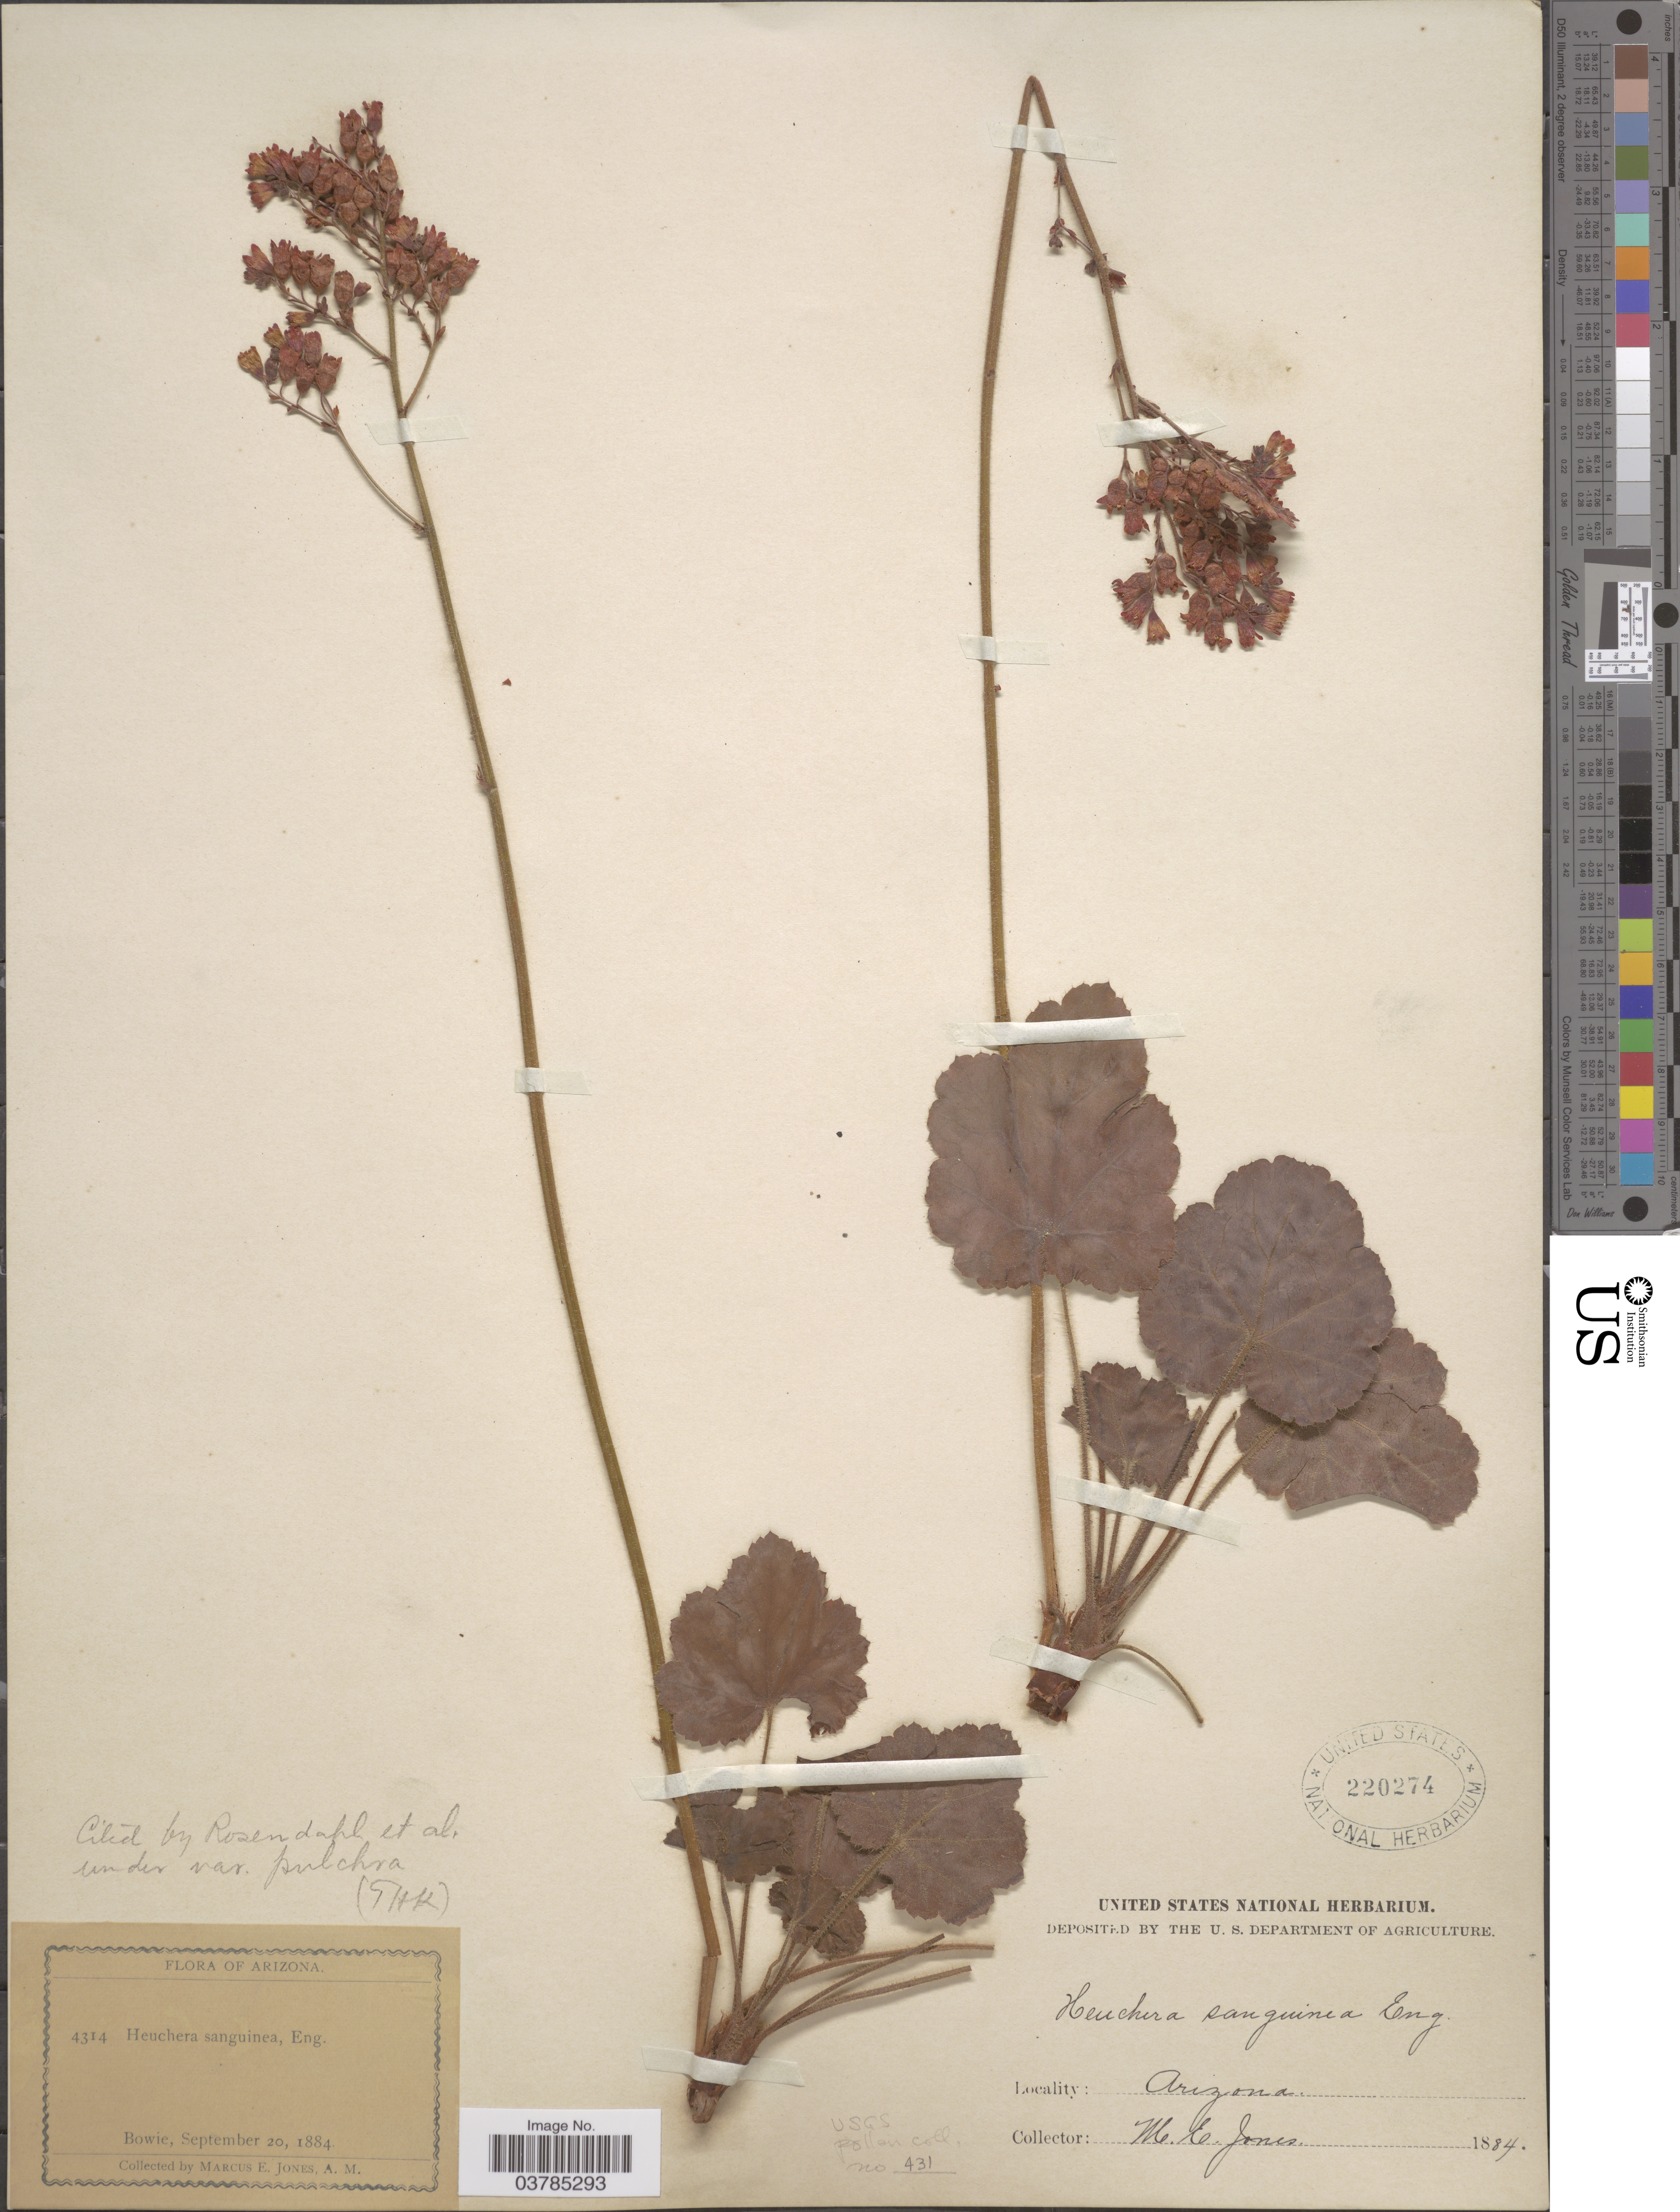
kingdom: Plantae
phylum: Tracheophyta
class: Magnoliopsida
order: Saxifragales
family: Saxifragaceae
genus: Heuchera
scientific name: Heuchera sanguinea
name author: Engelm.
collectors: M. E. Jones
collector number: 4314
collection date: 1884-09-20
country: United States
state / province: Arizona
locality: Bowie.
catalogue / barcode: US 220274